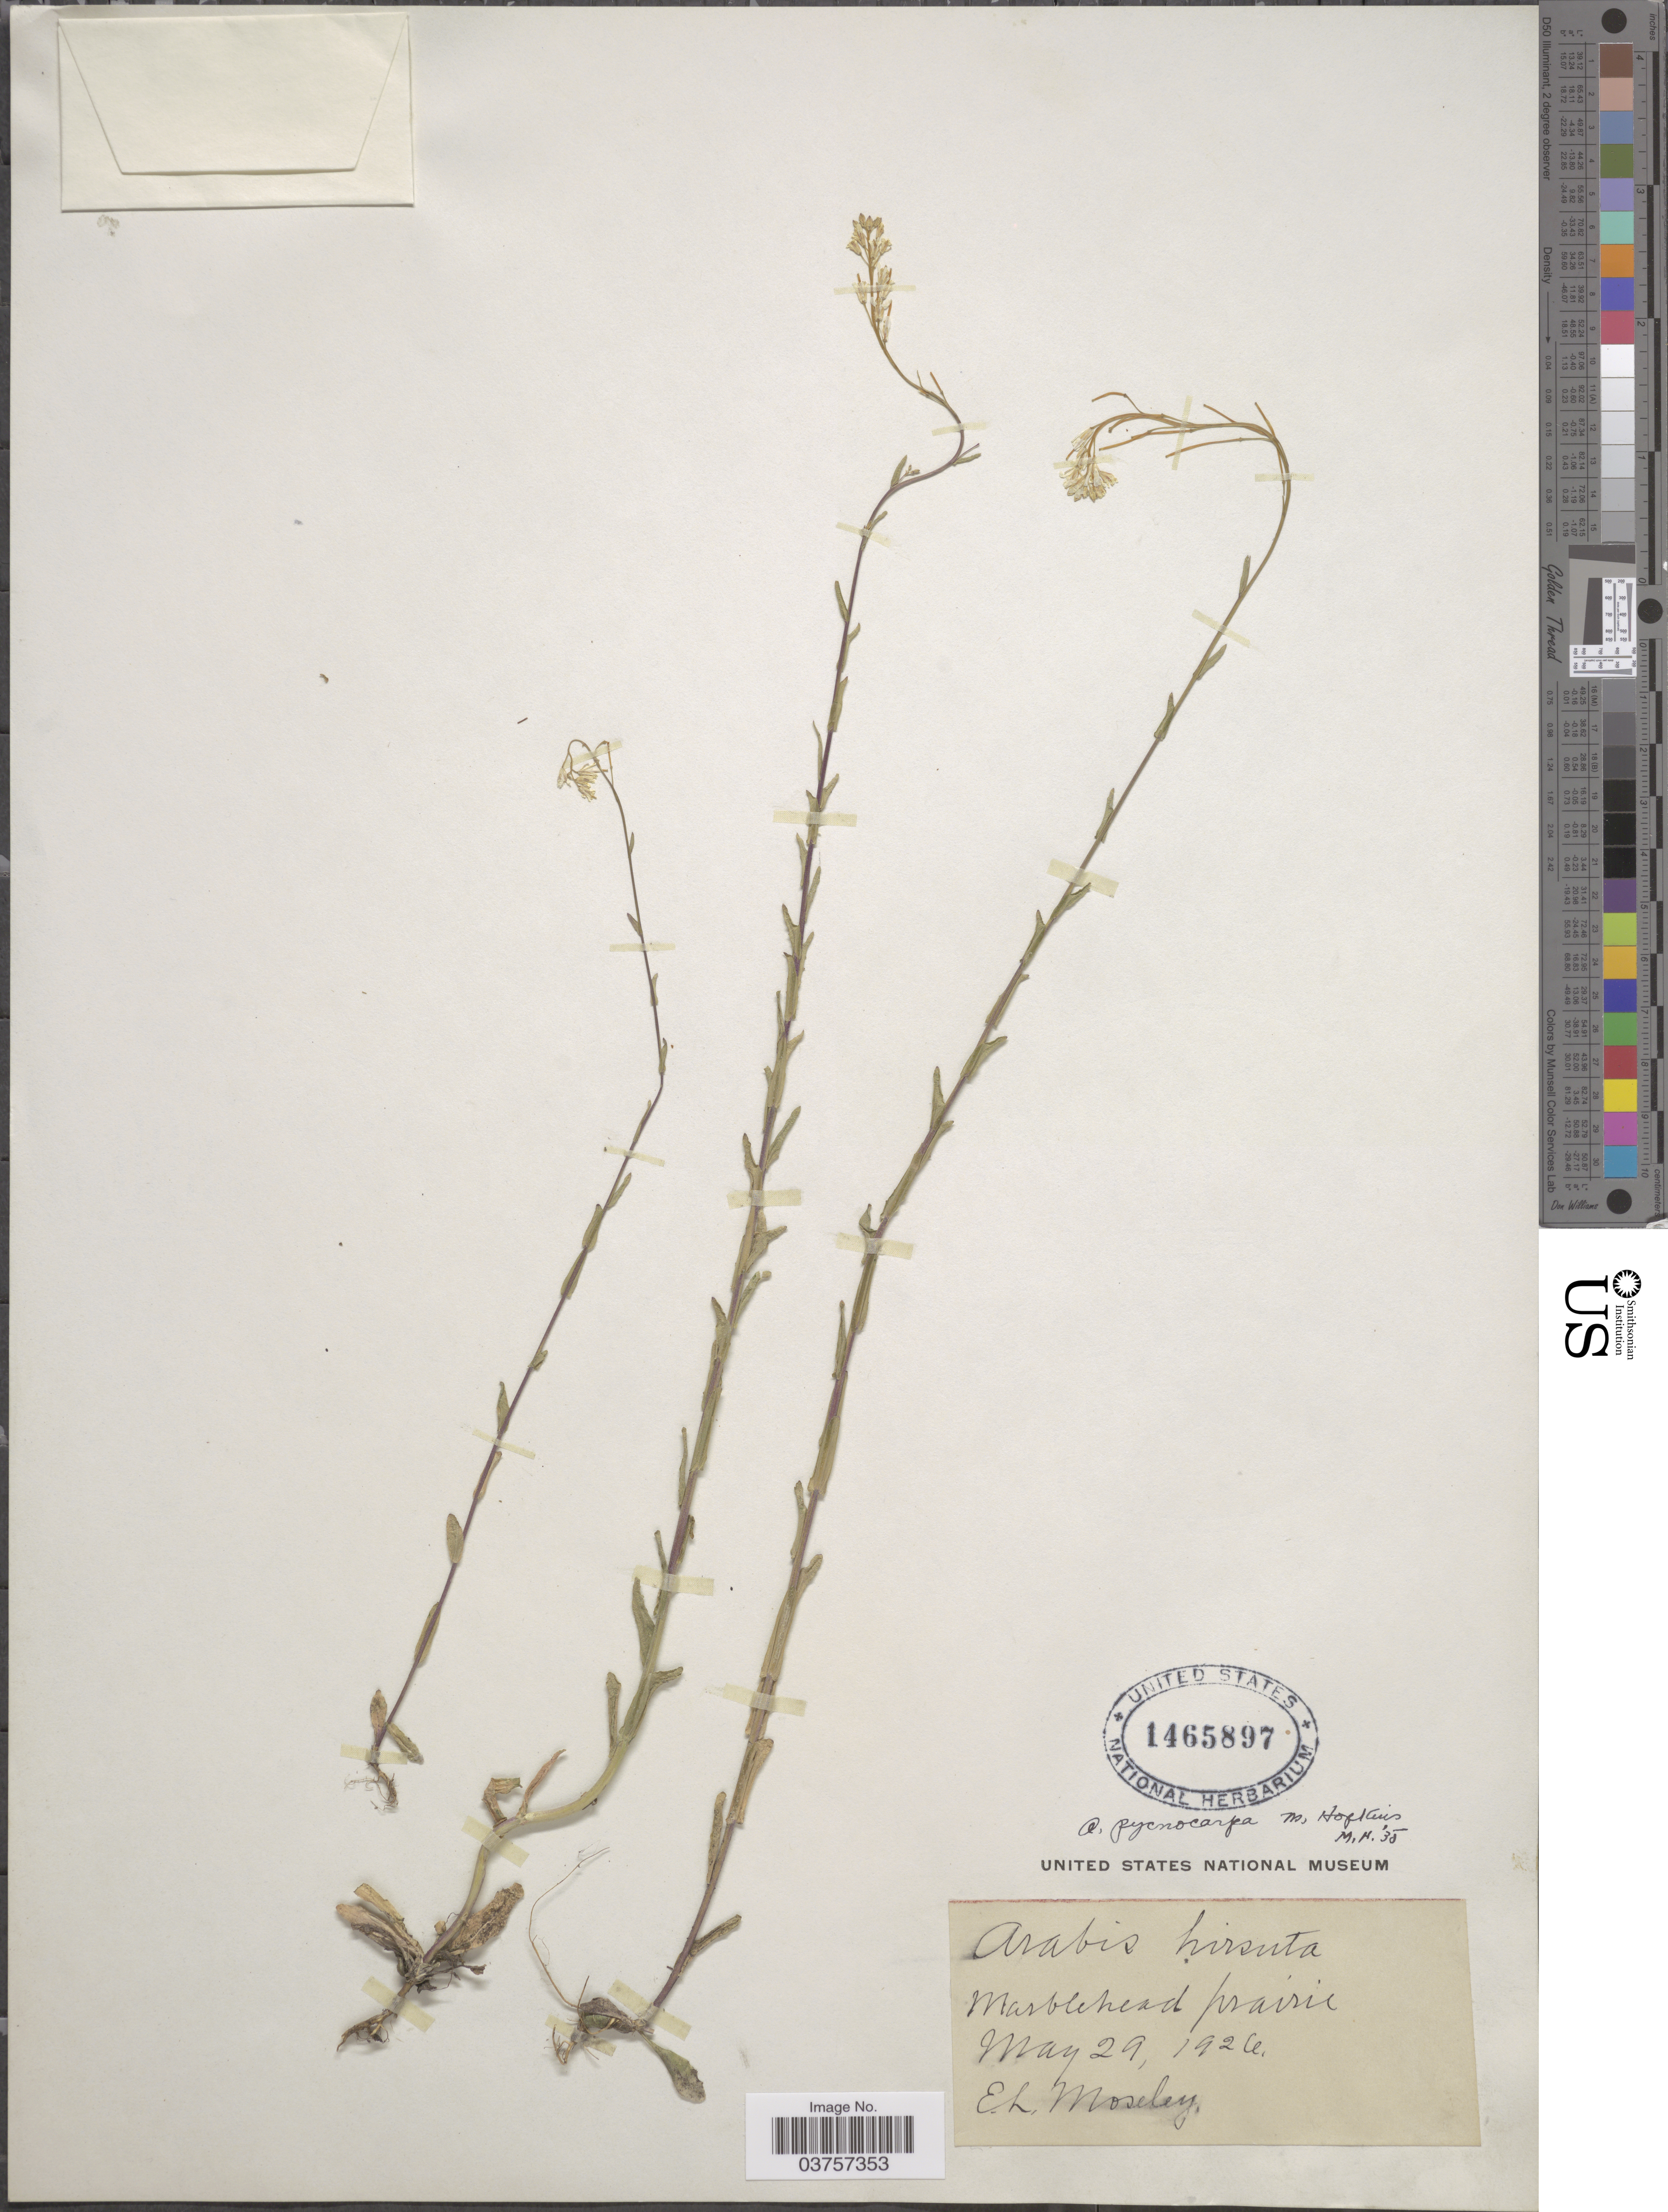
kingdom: Plantae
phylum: Tracheophyta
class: Magnoliopsida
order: Brassicales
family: Brassicaceae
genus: Arabis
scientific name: Arabis hirsuta var. pycnocarpa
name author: M. Hopkins & Rollins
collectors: E. Moseley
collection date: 1924-05-29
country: United States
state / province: Ohio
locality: Marblehead Prairie.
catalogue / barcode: US 1465897